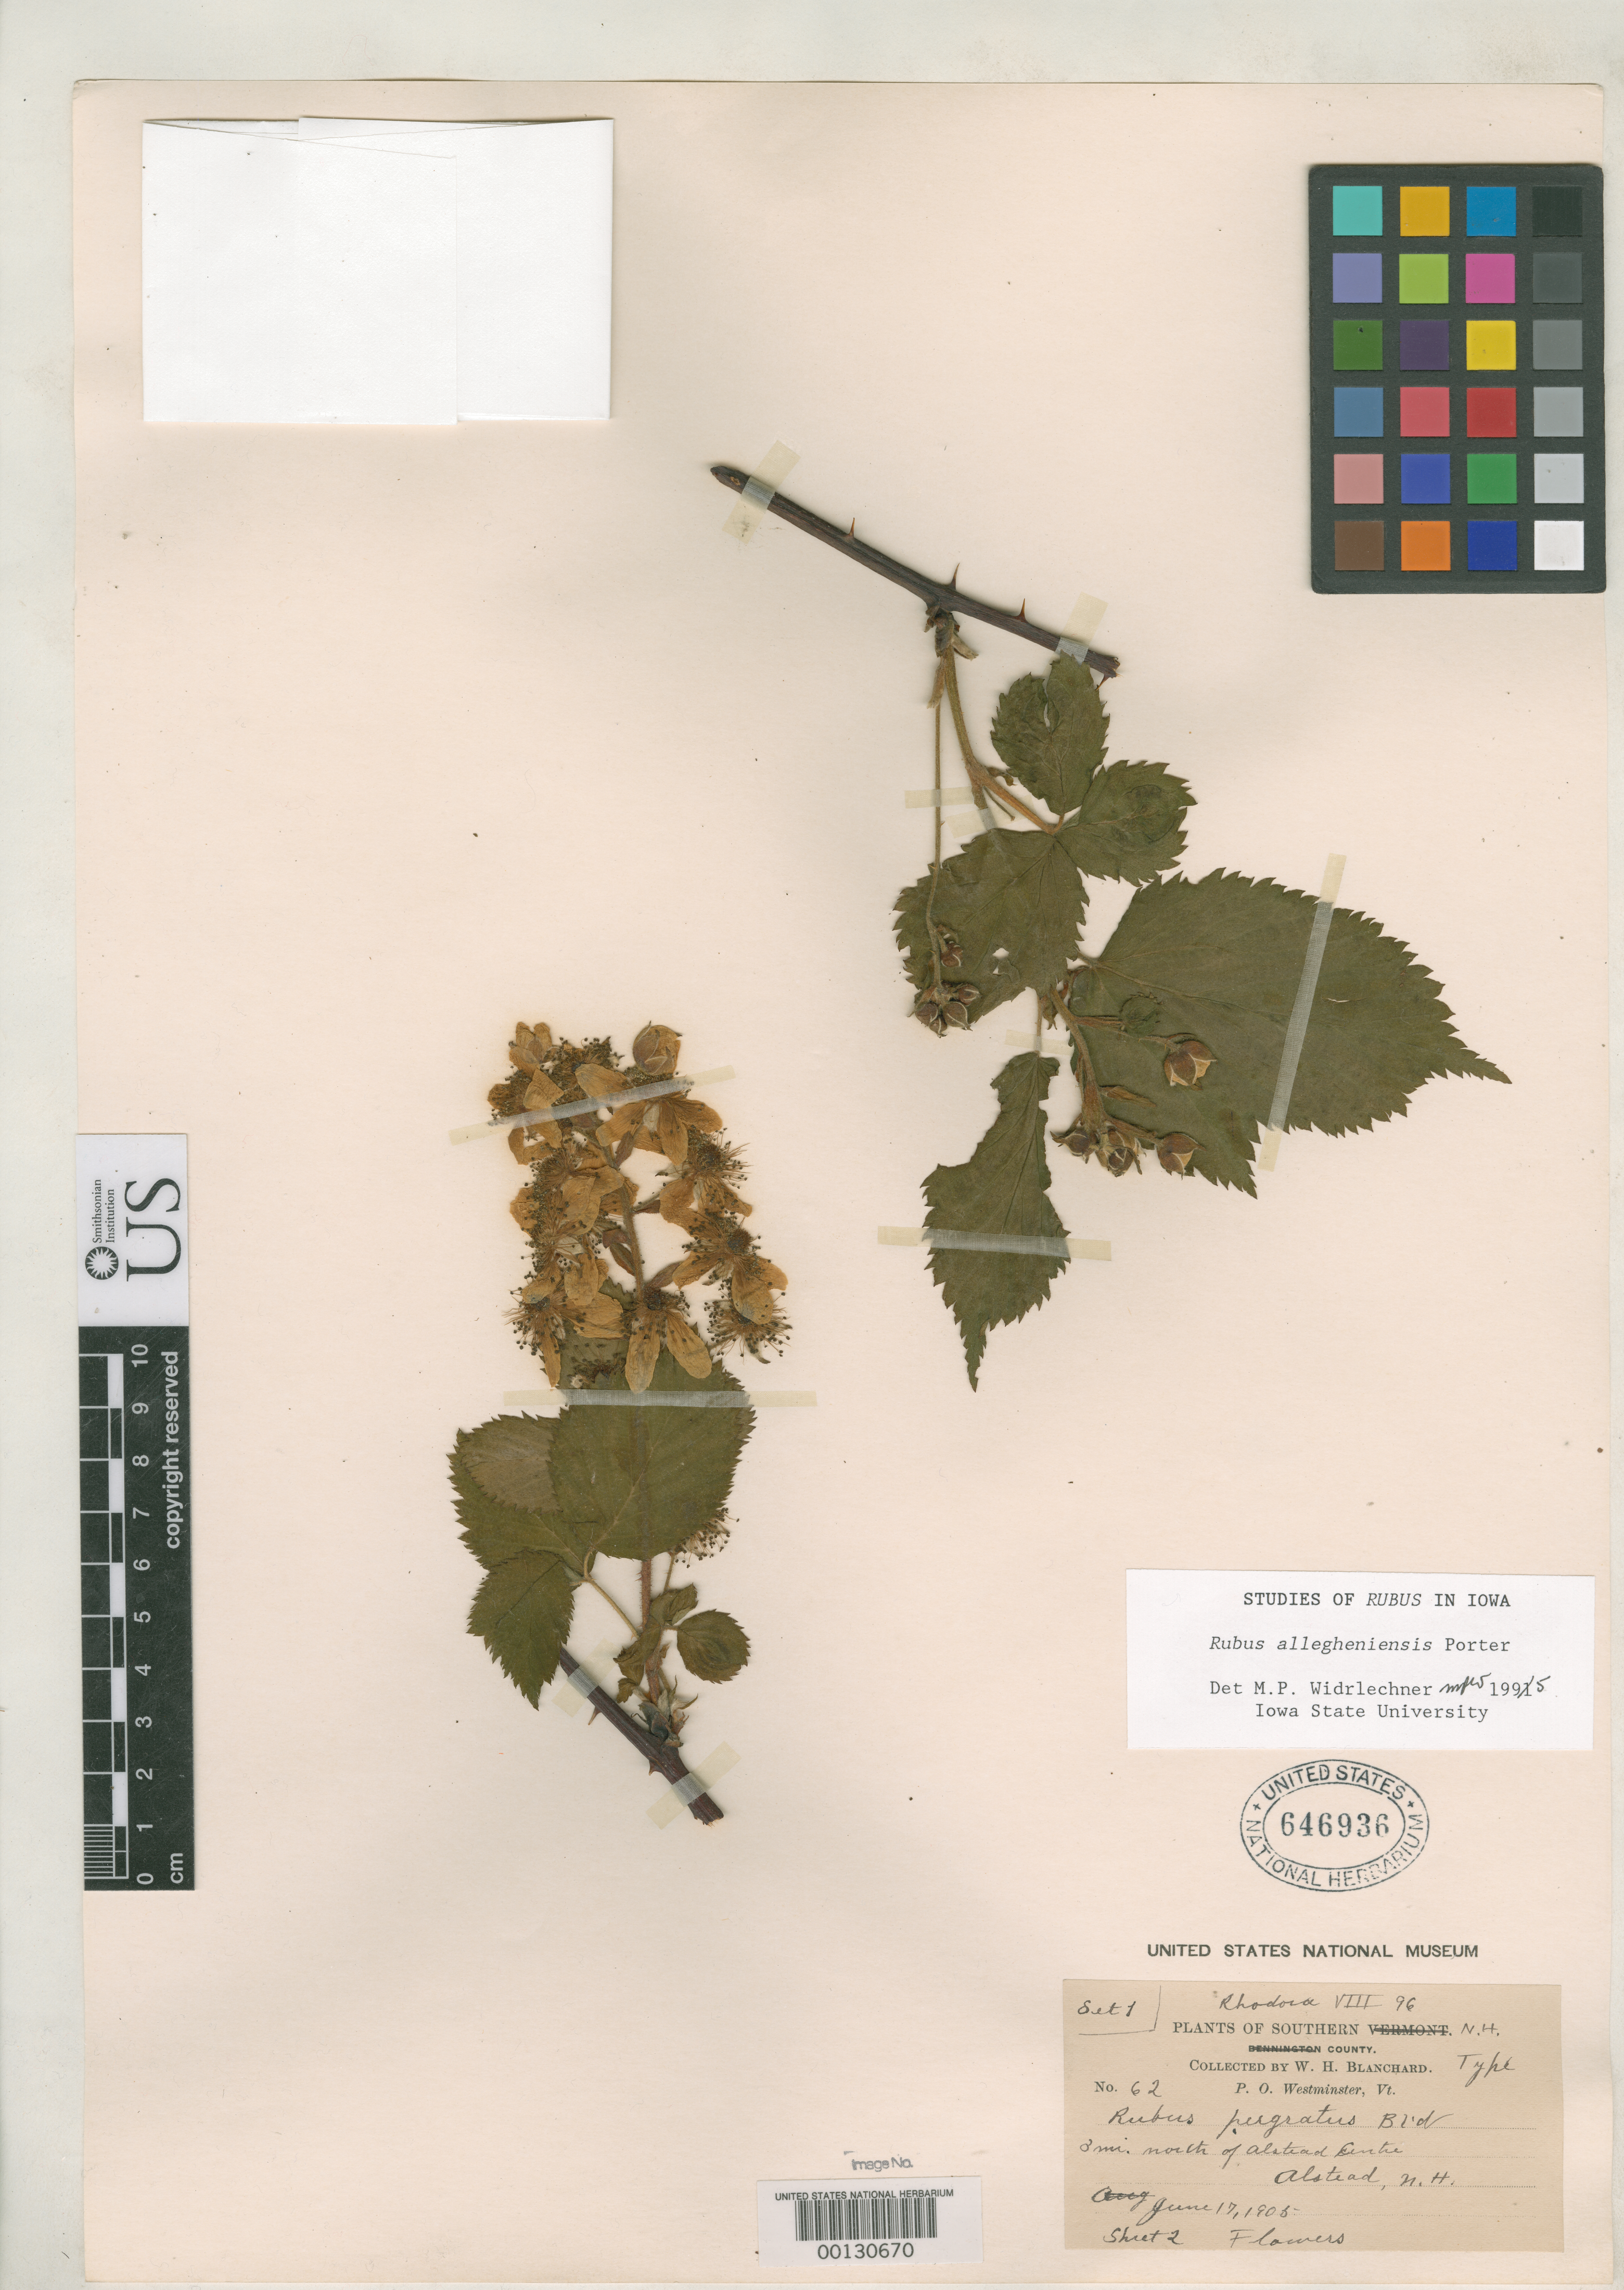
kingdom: Plantae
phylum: Tracheophyta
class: Magnoliopsida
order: Rosales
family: Rosaceae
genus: Rubus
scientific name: Rubus pergratus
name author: Blanch.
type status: Type Collection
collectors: W. H. Blanchard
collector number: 62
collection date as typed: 17 Jun 1905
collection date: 1905-06-17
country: United States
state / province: New Hampshire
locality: Alstead, one mile E of Signal Hill.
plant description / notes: Blanchard No. 62 "Set 1" consists of 6 sheets, annotated as sheet 1, sheet 2, etc.; sheets 1-4 collected June 17, 1905 and annotated "type"; sheets 5 & 6 collected Aug. 13, 1904 and not marked "type".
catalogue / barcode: US 646936